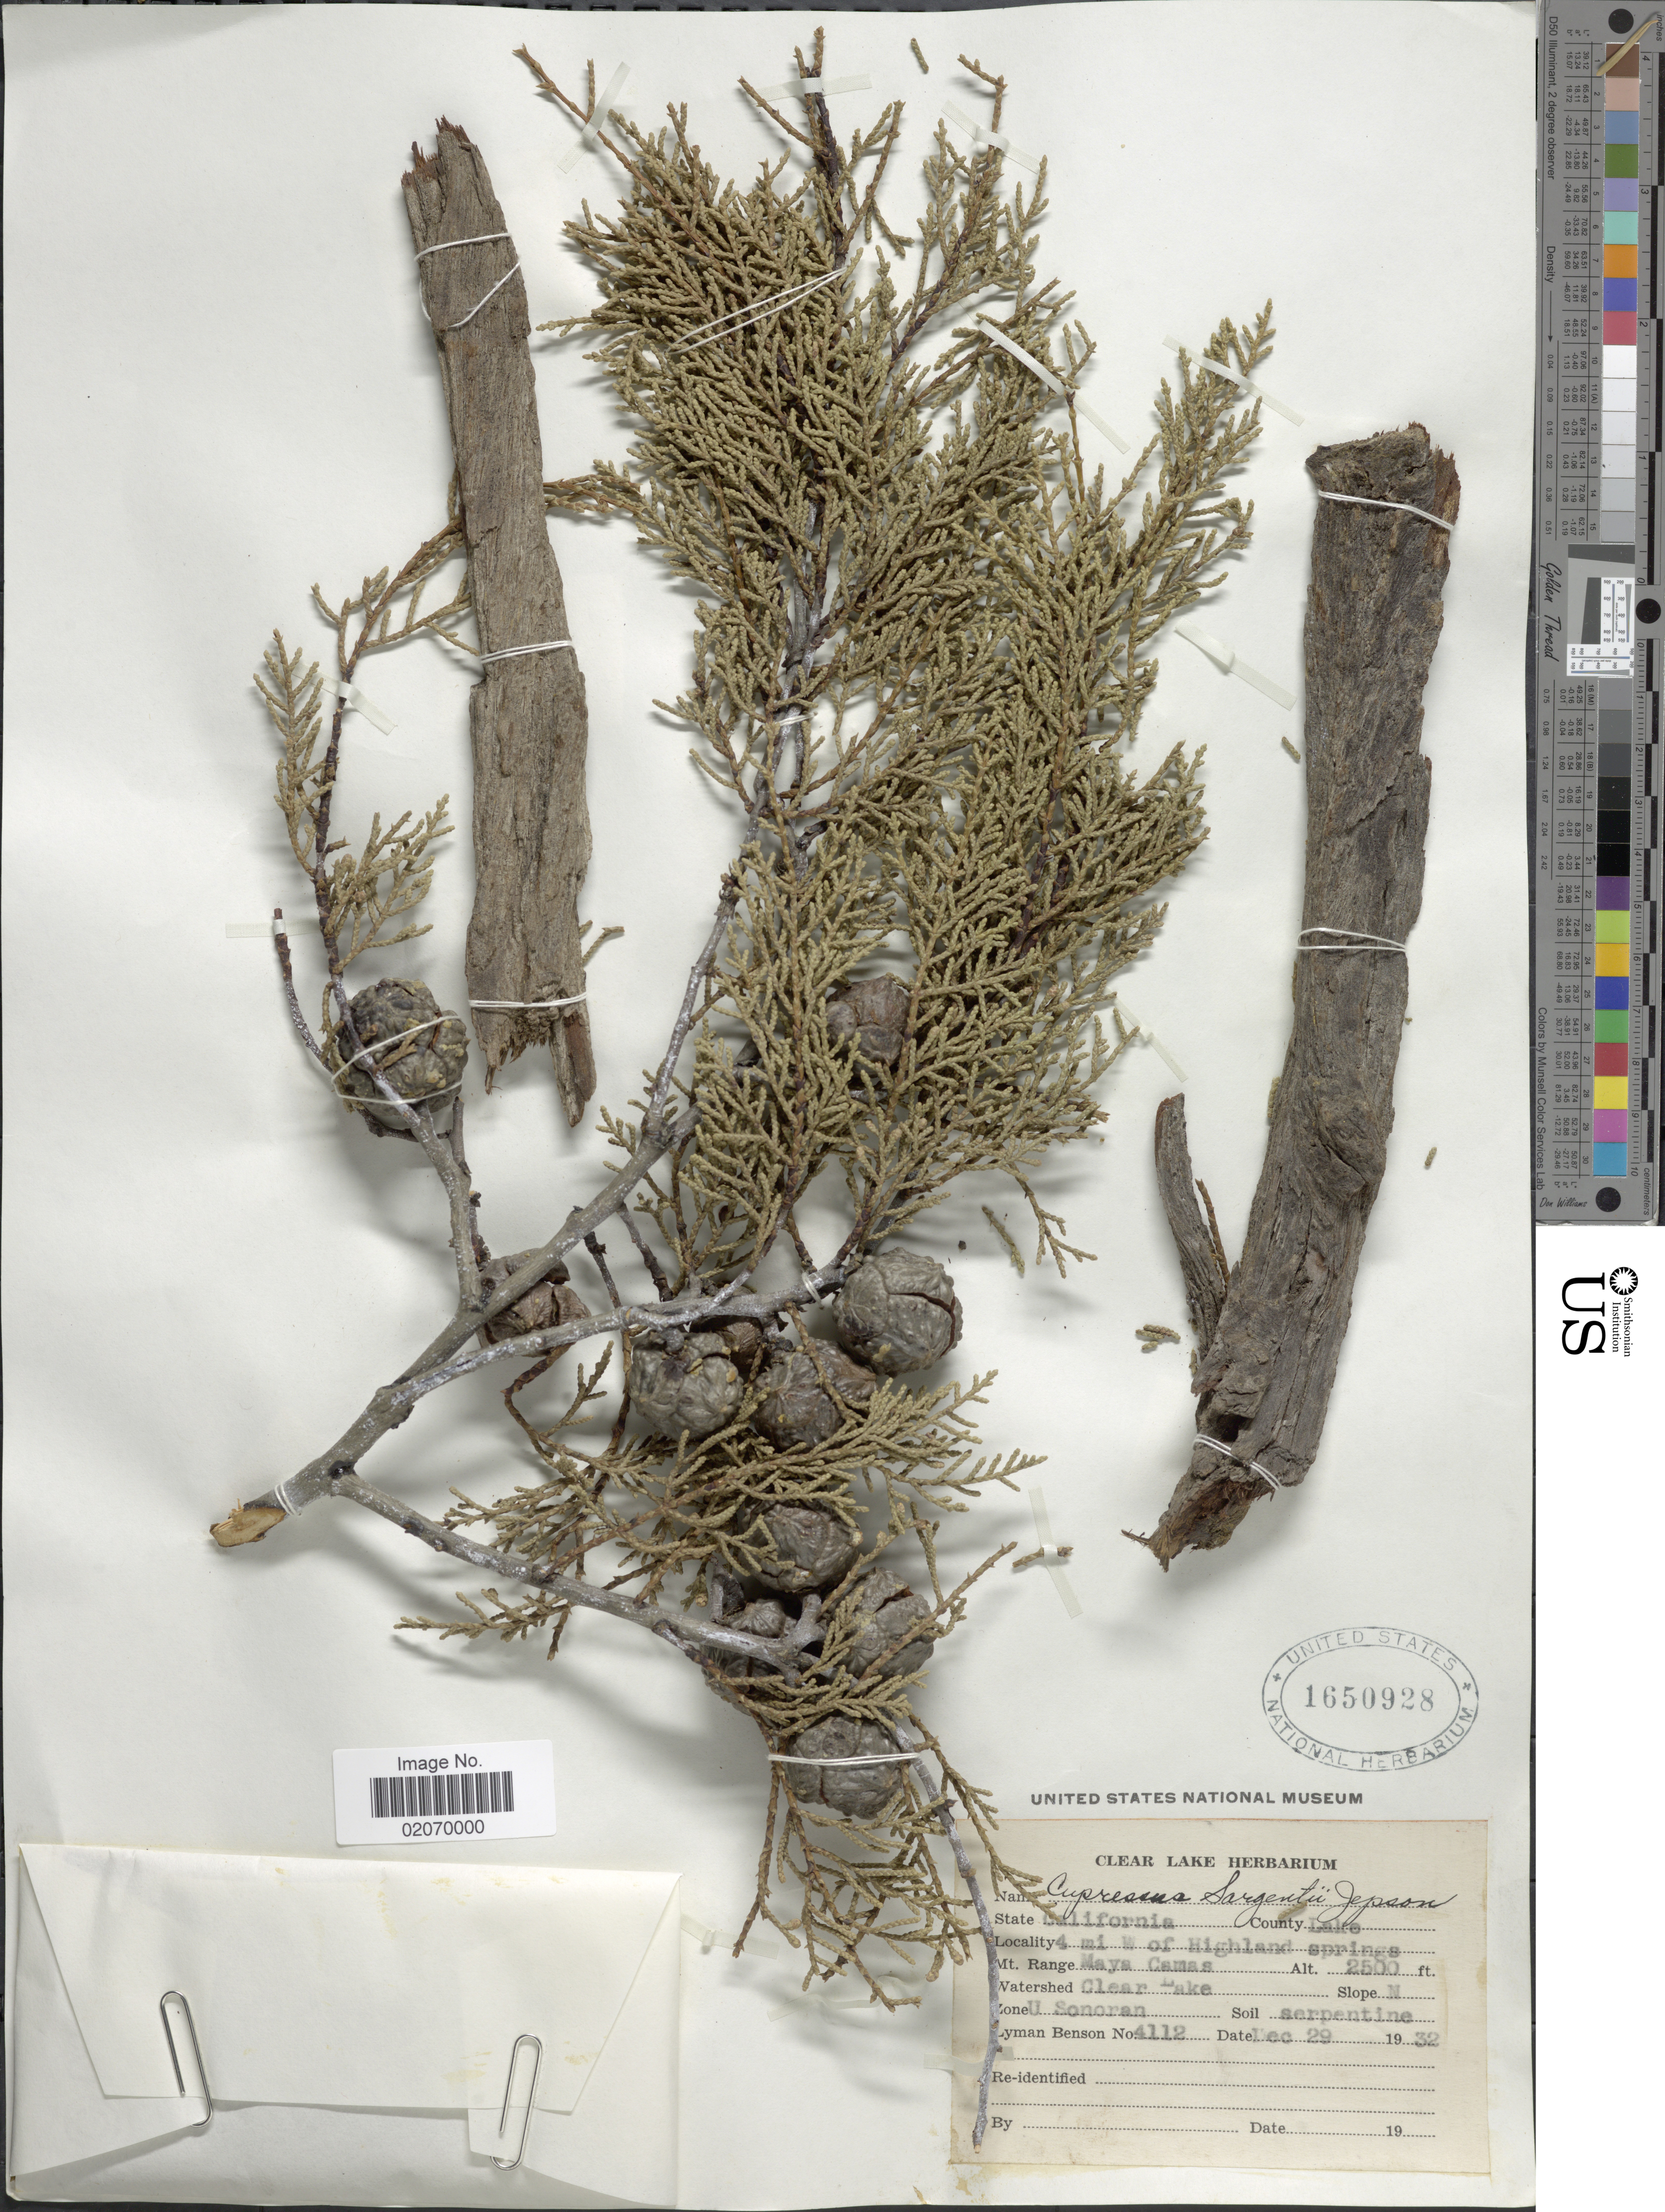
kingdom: Plantae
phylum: Tracheophyta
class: Pinopsida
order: Pinales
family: Cupressaceae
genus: Hesperocyparis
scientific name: Hesperocyparis sargentii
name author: (Jeps.) Bartel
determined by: (US) Smithsonian Institution - National Museum of Natural History - Department of Botany (UNITED STATES)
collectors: L. D. Benson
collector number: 4112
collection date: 1932-12-29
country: United States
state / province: California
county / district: Lake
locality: County Lake, 4 mi W of Highland Springs, Maya Camas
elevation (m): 762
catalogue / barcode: US 1650928